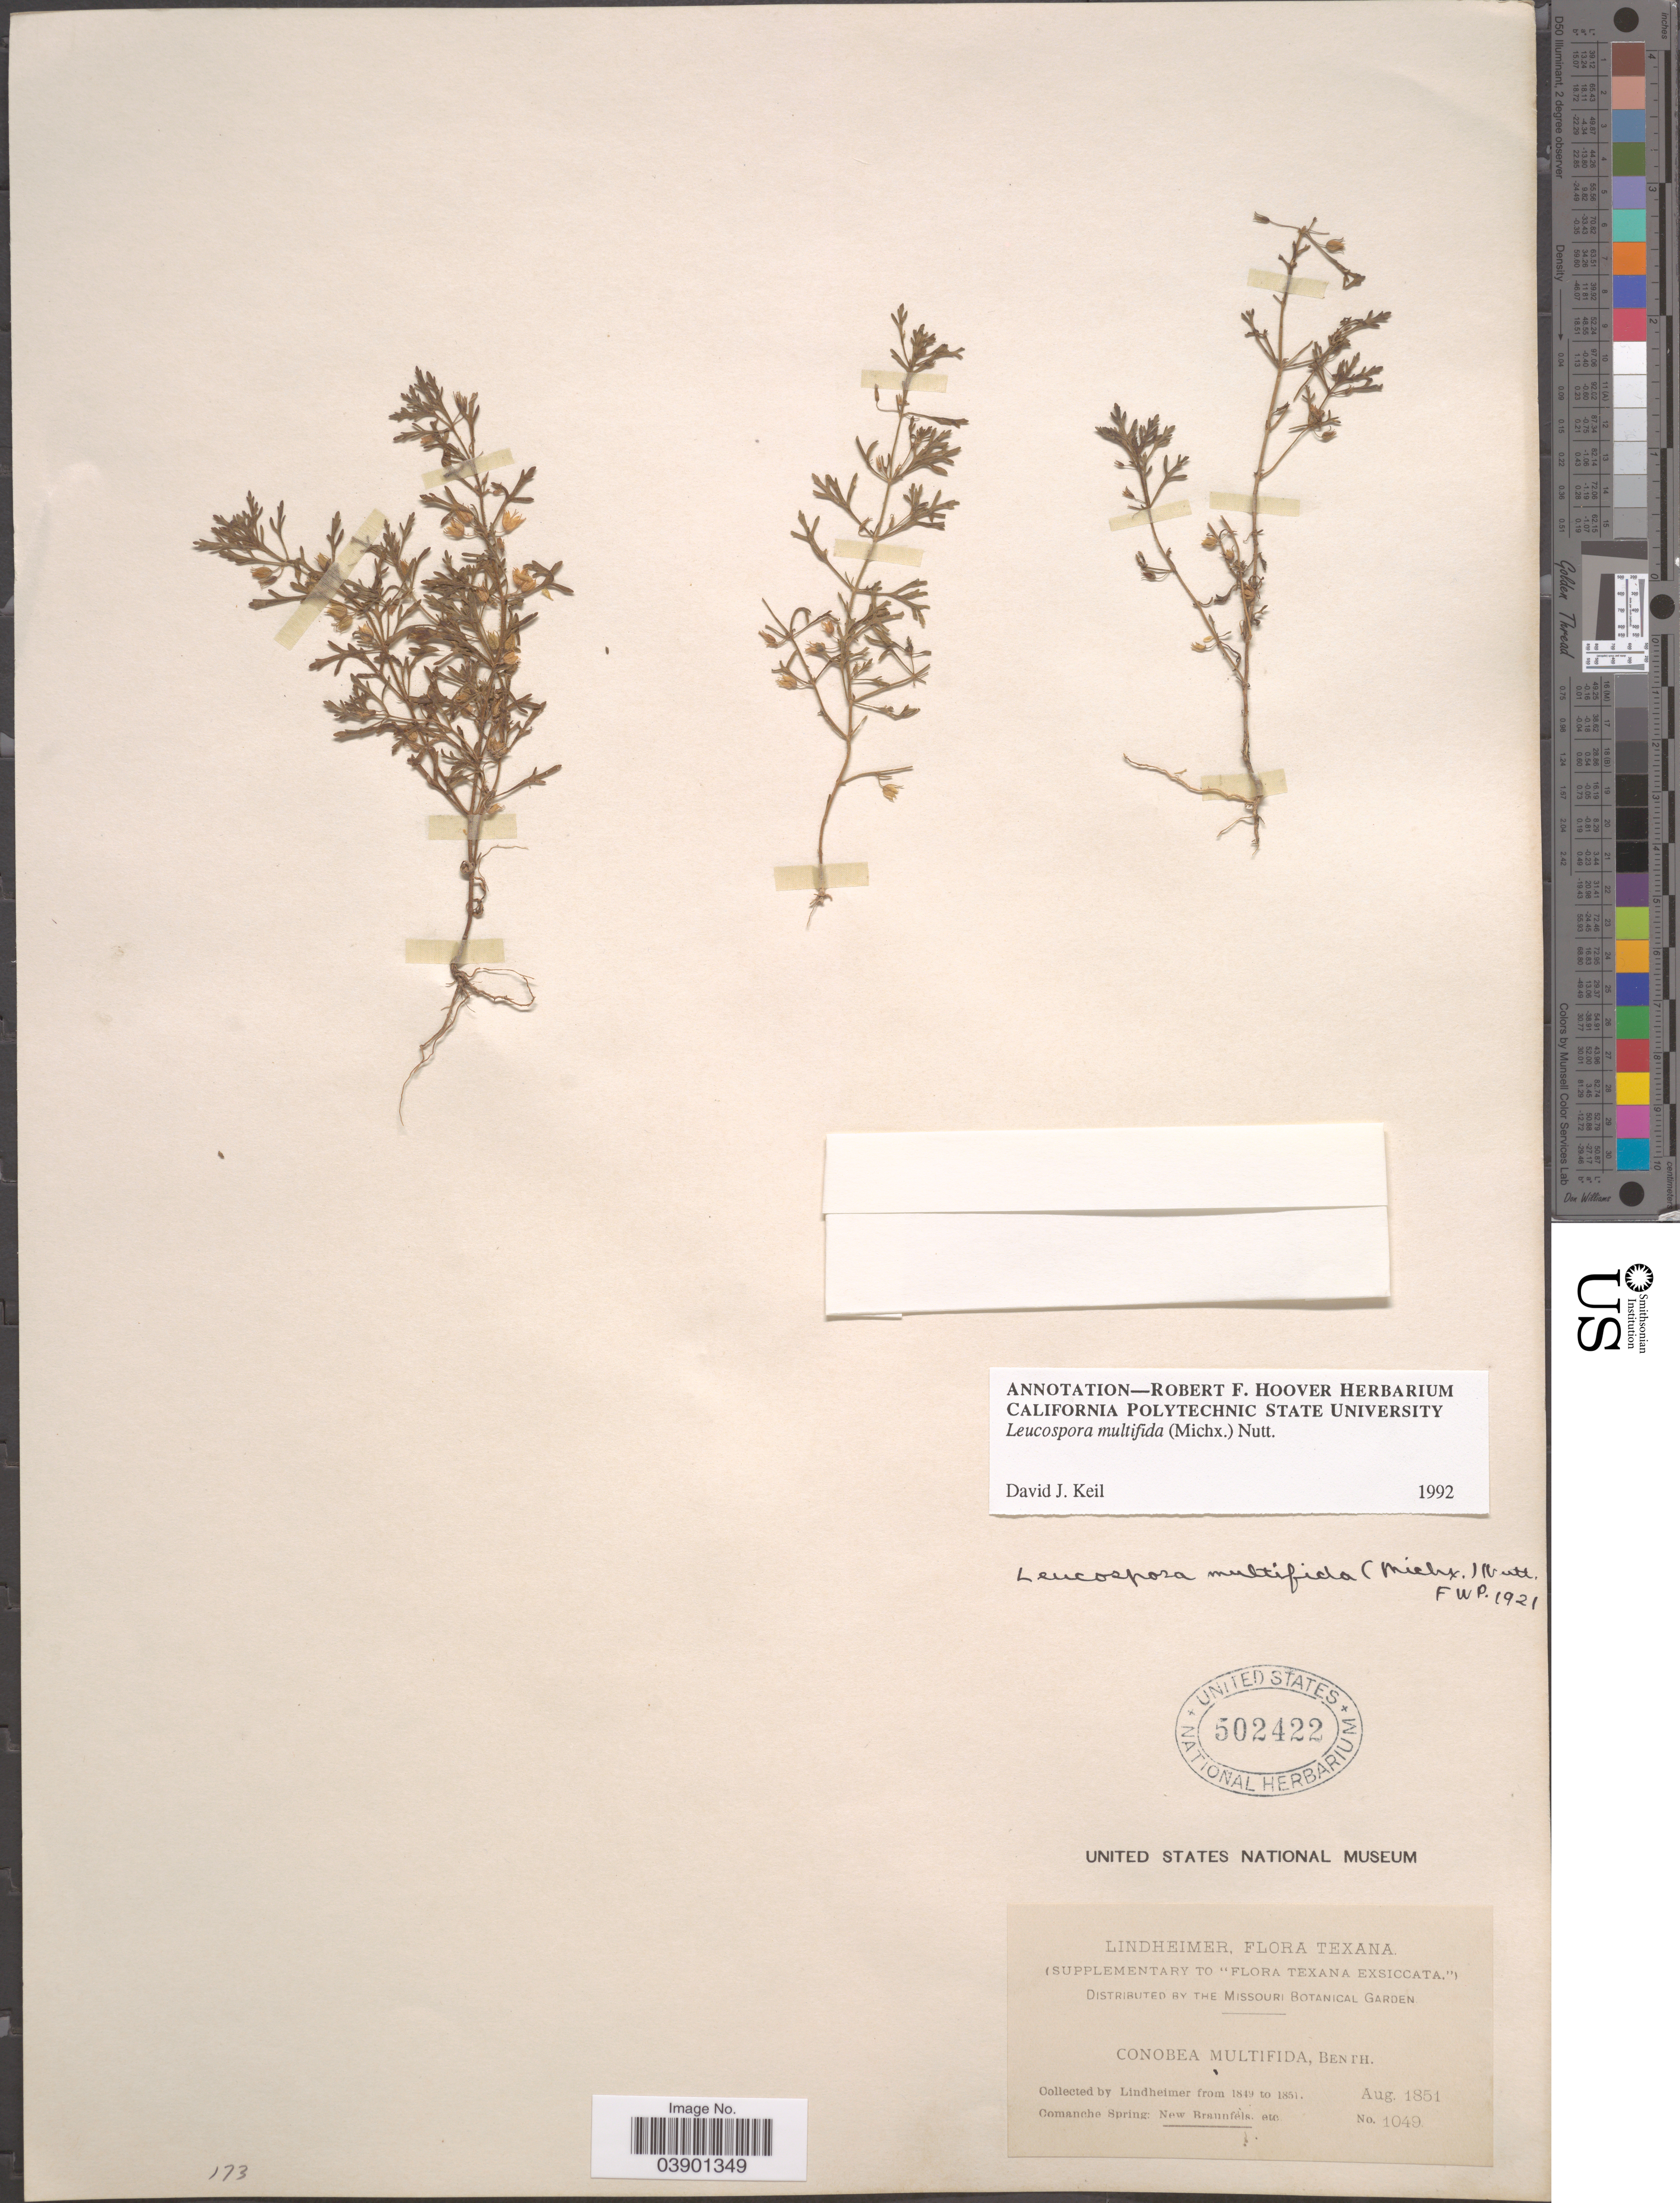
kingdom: Plantae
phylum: Tracheophyta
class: Magnoliopsida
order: Lamiales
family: Plantaginaceae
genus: Leucospora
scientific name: Leucospora multifida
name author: (Michx.) Nutt.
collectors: F. Lindheimer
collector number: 1049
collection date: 1851-08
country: United States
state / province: Texas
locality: Comanche Spring: New Braunfels. etc.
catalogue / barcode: US 502422